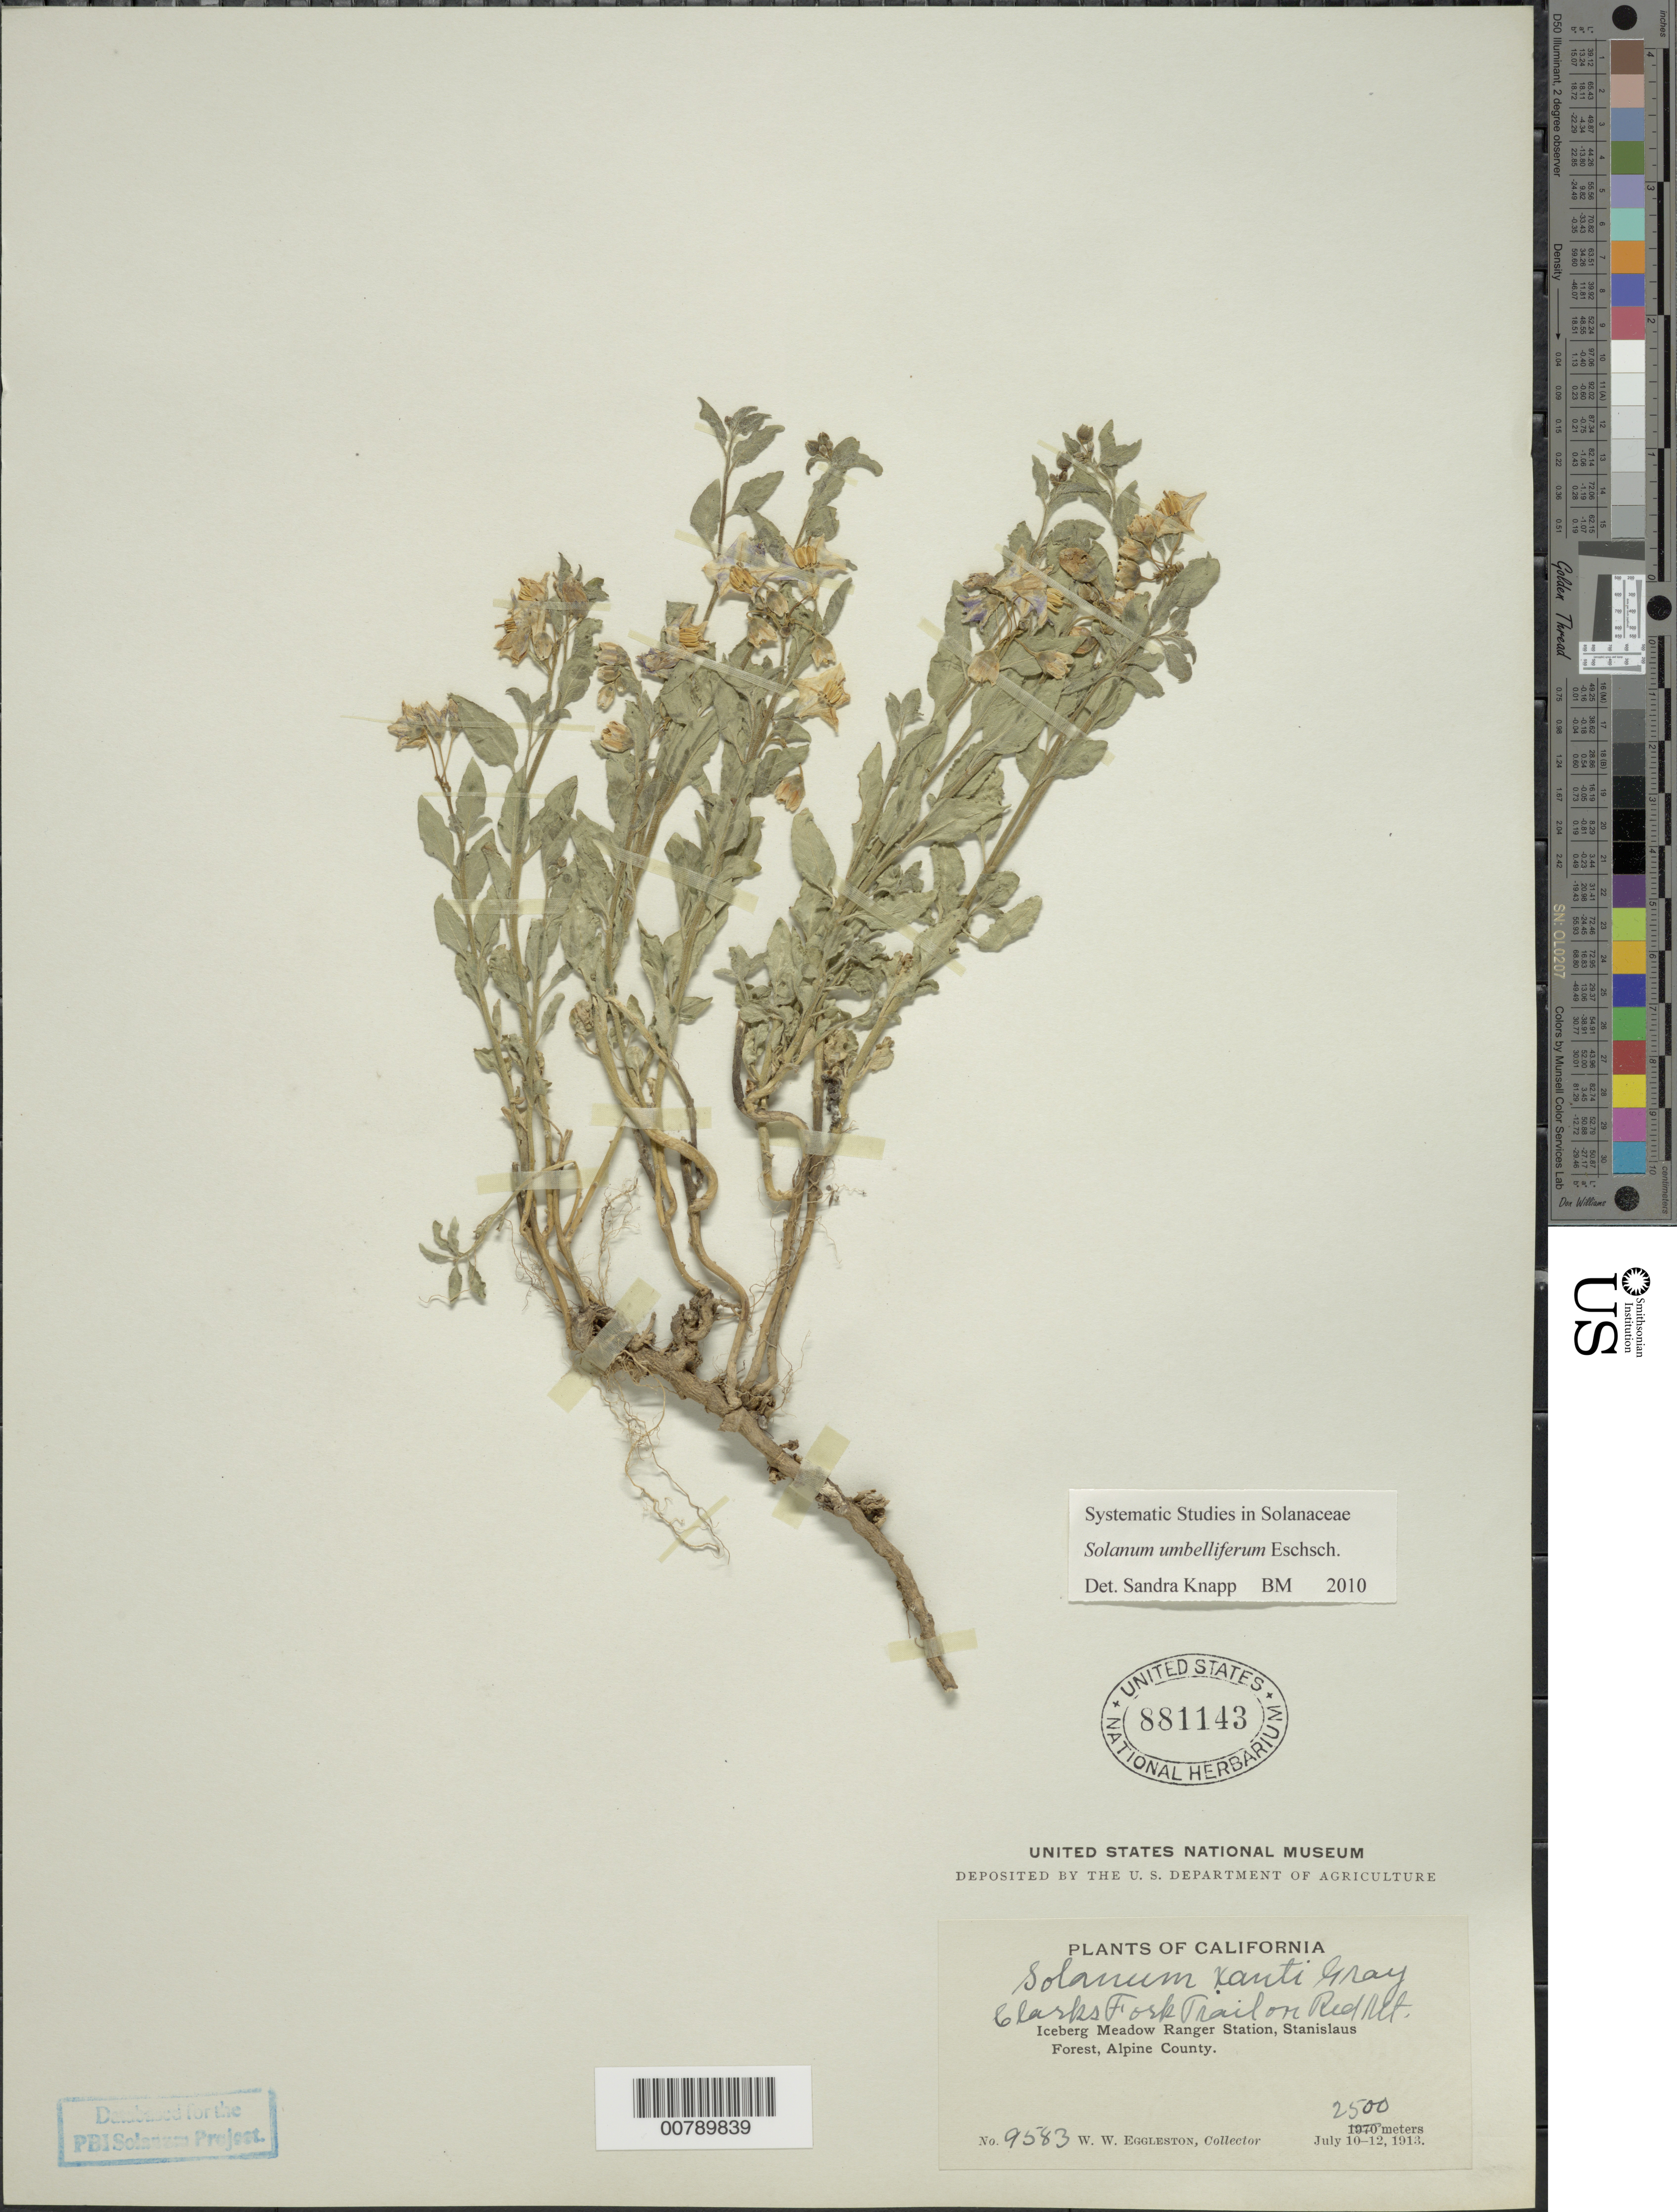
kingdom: Plantae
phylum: Tracheophyta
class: Magnoliopsida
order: Solanales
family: Solanaceae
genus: Solanum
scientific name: Solanum umbelliferum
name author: Eschsch.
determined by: Knapp, S. D.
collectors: W. W. Eggleston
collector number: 9583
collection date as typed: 10 Jul 1913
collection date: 1913-07-10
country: United States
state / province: California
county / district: Alpine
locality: Clarks Fork Trail on Red Mtn., Stanislaus Forest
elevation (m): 2500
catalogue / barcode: US 881143